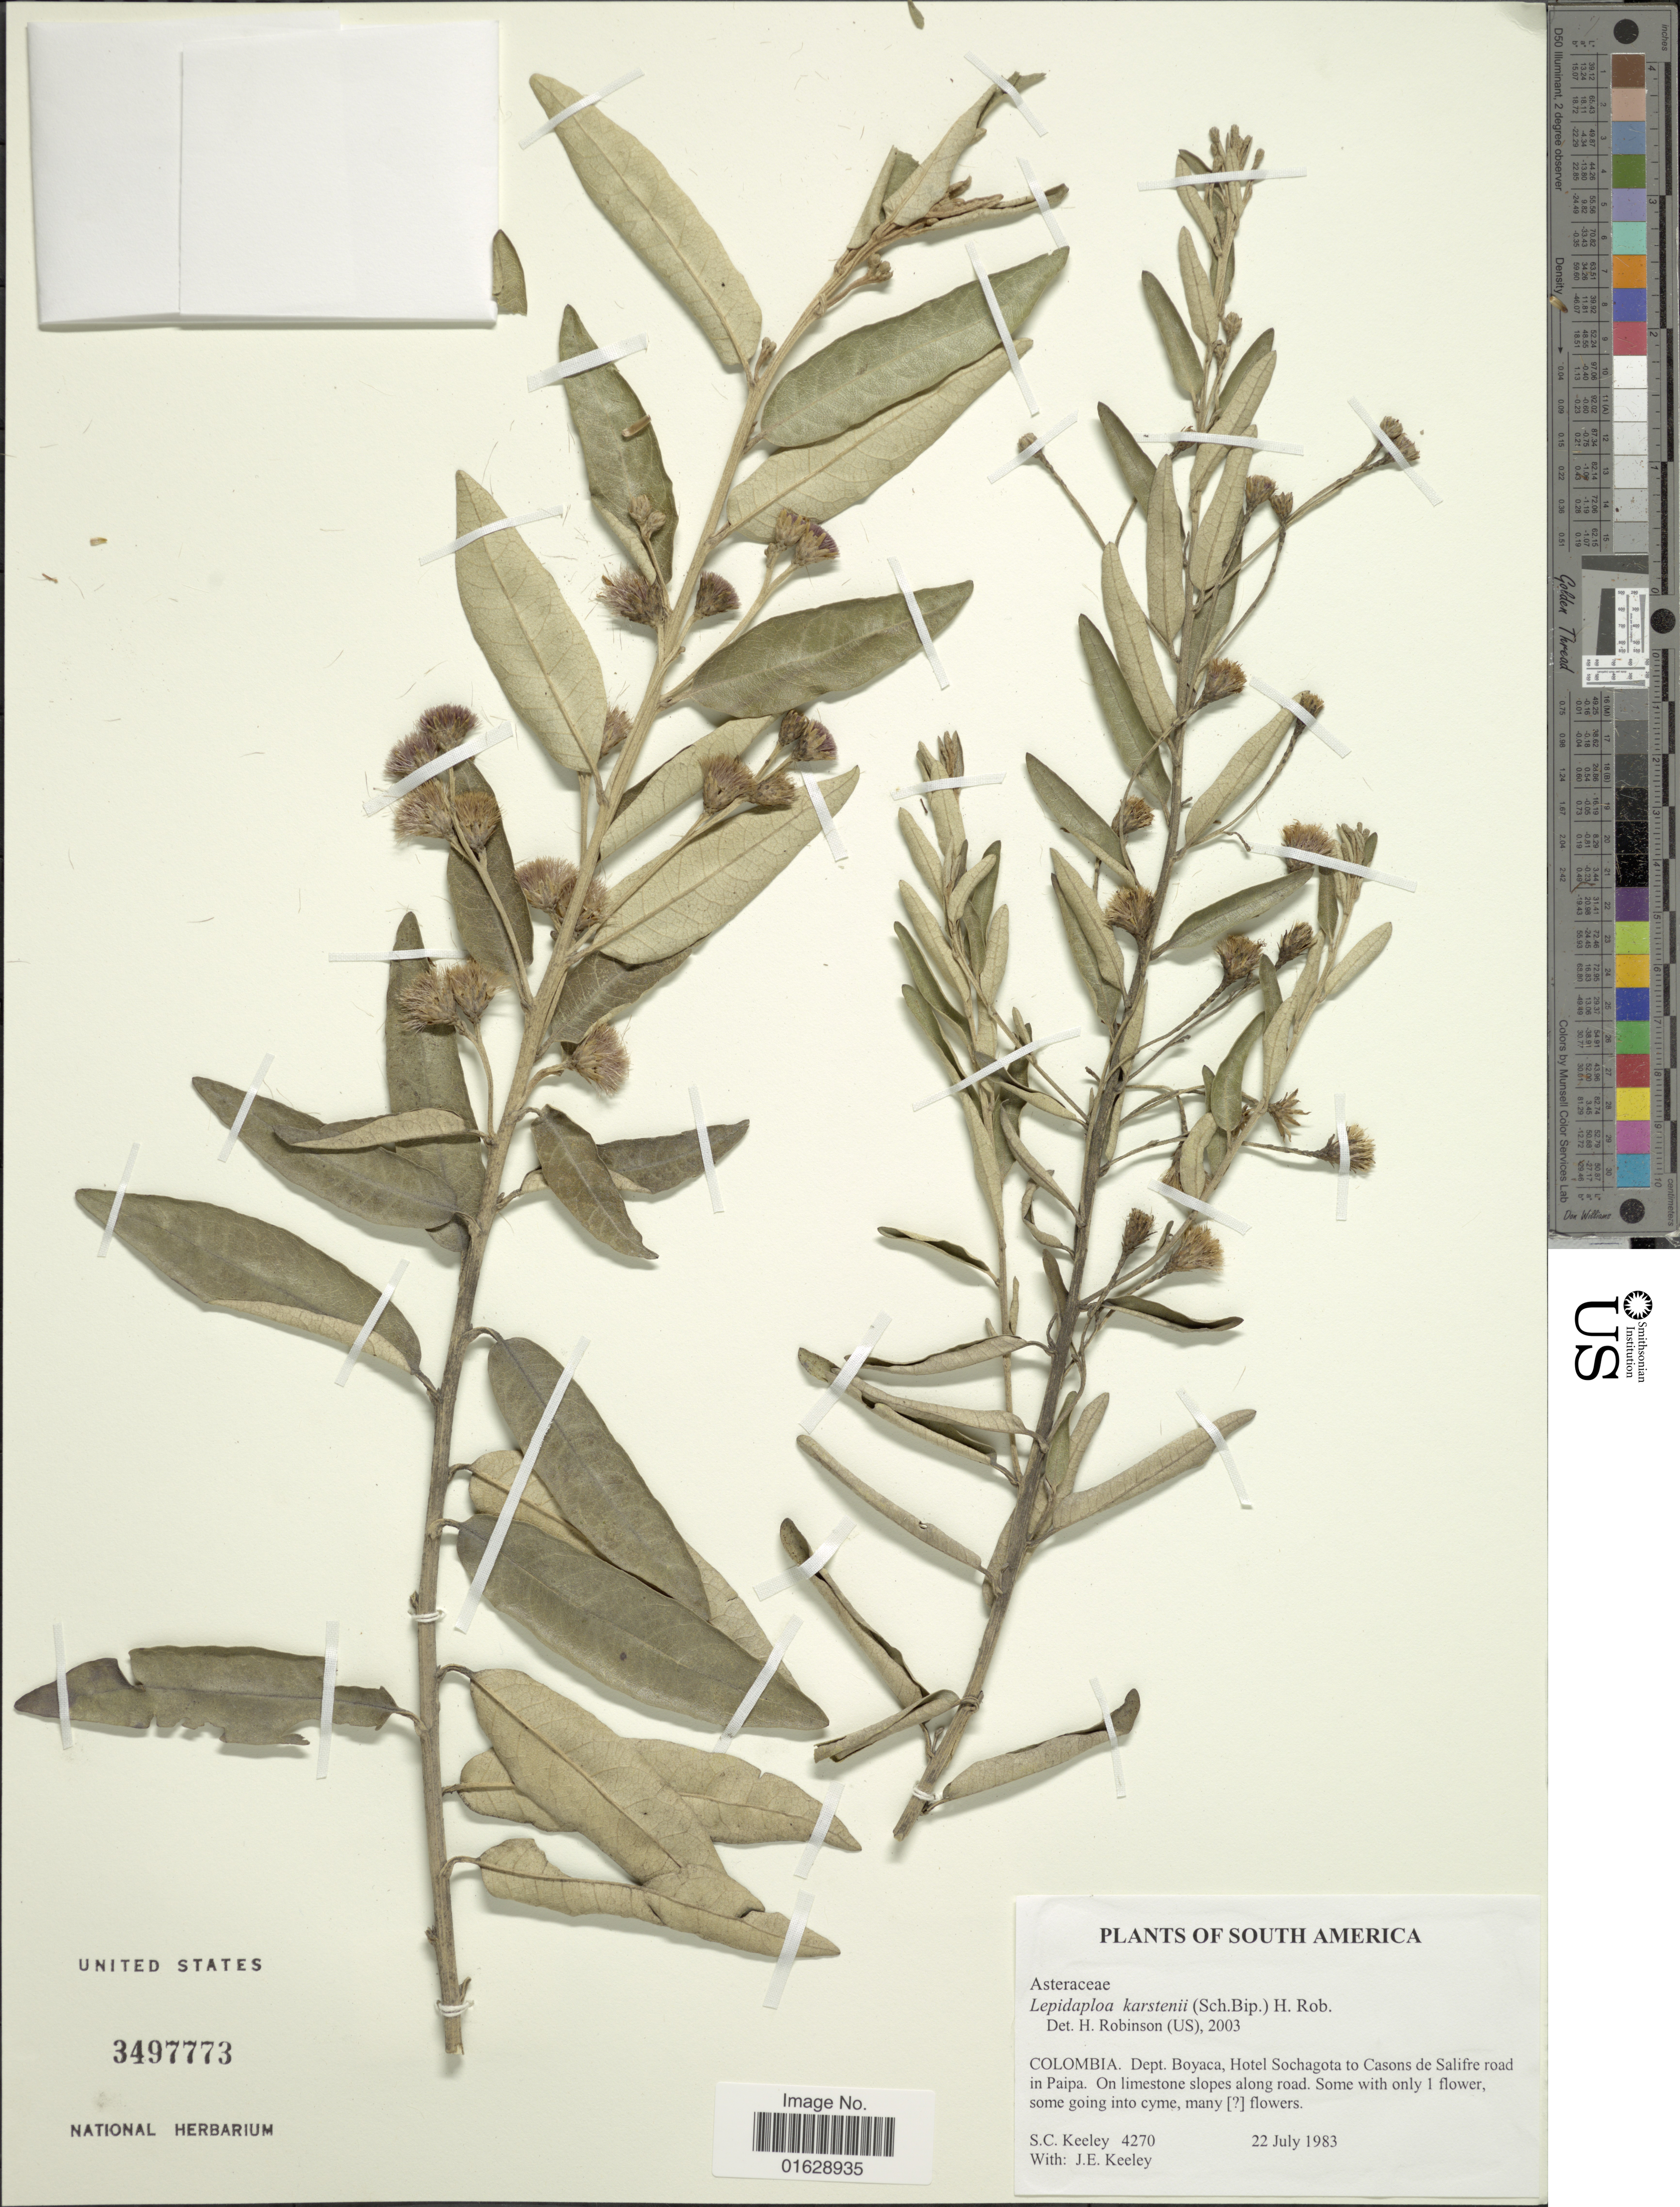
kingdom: Plantae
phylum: Tracheophyta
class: Magnoliopsida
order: Asterales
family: Asteraceae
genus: Lepidaploa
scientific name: Lepidaploa karstenii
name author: (Sch. Bip.) H. Rob.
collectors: S. C. Keeley & J. E. Keeley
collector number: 4270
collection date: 1983-07-22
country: Colombia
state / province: Boyacá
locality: Dept. Boyaca, Hotel Sochagota to Casons de Salifre road in Paipa. Along road.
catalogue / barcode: US 3497773